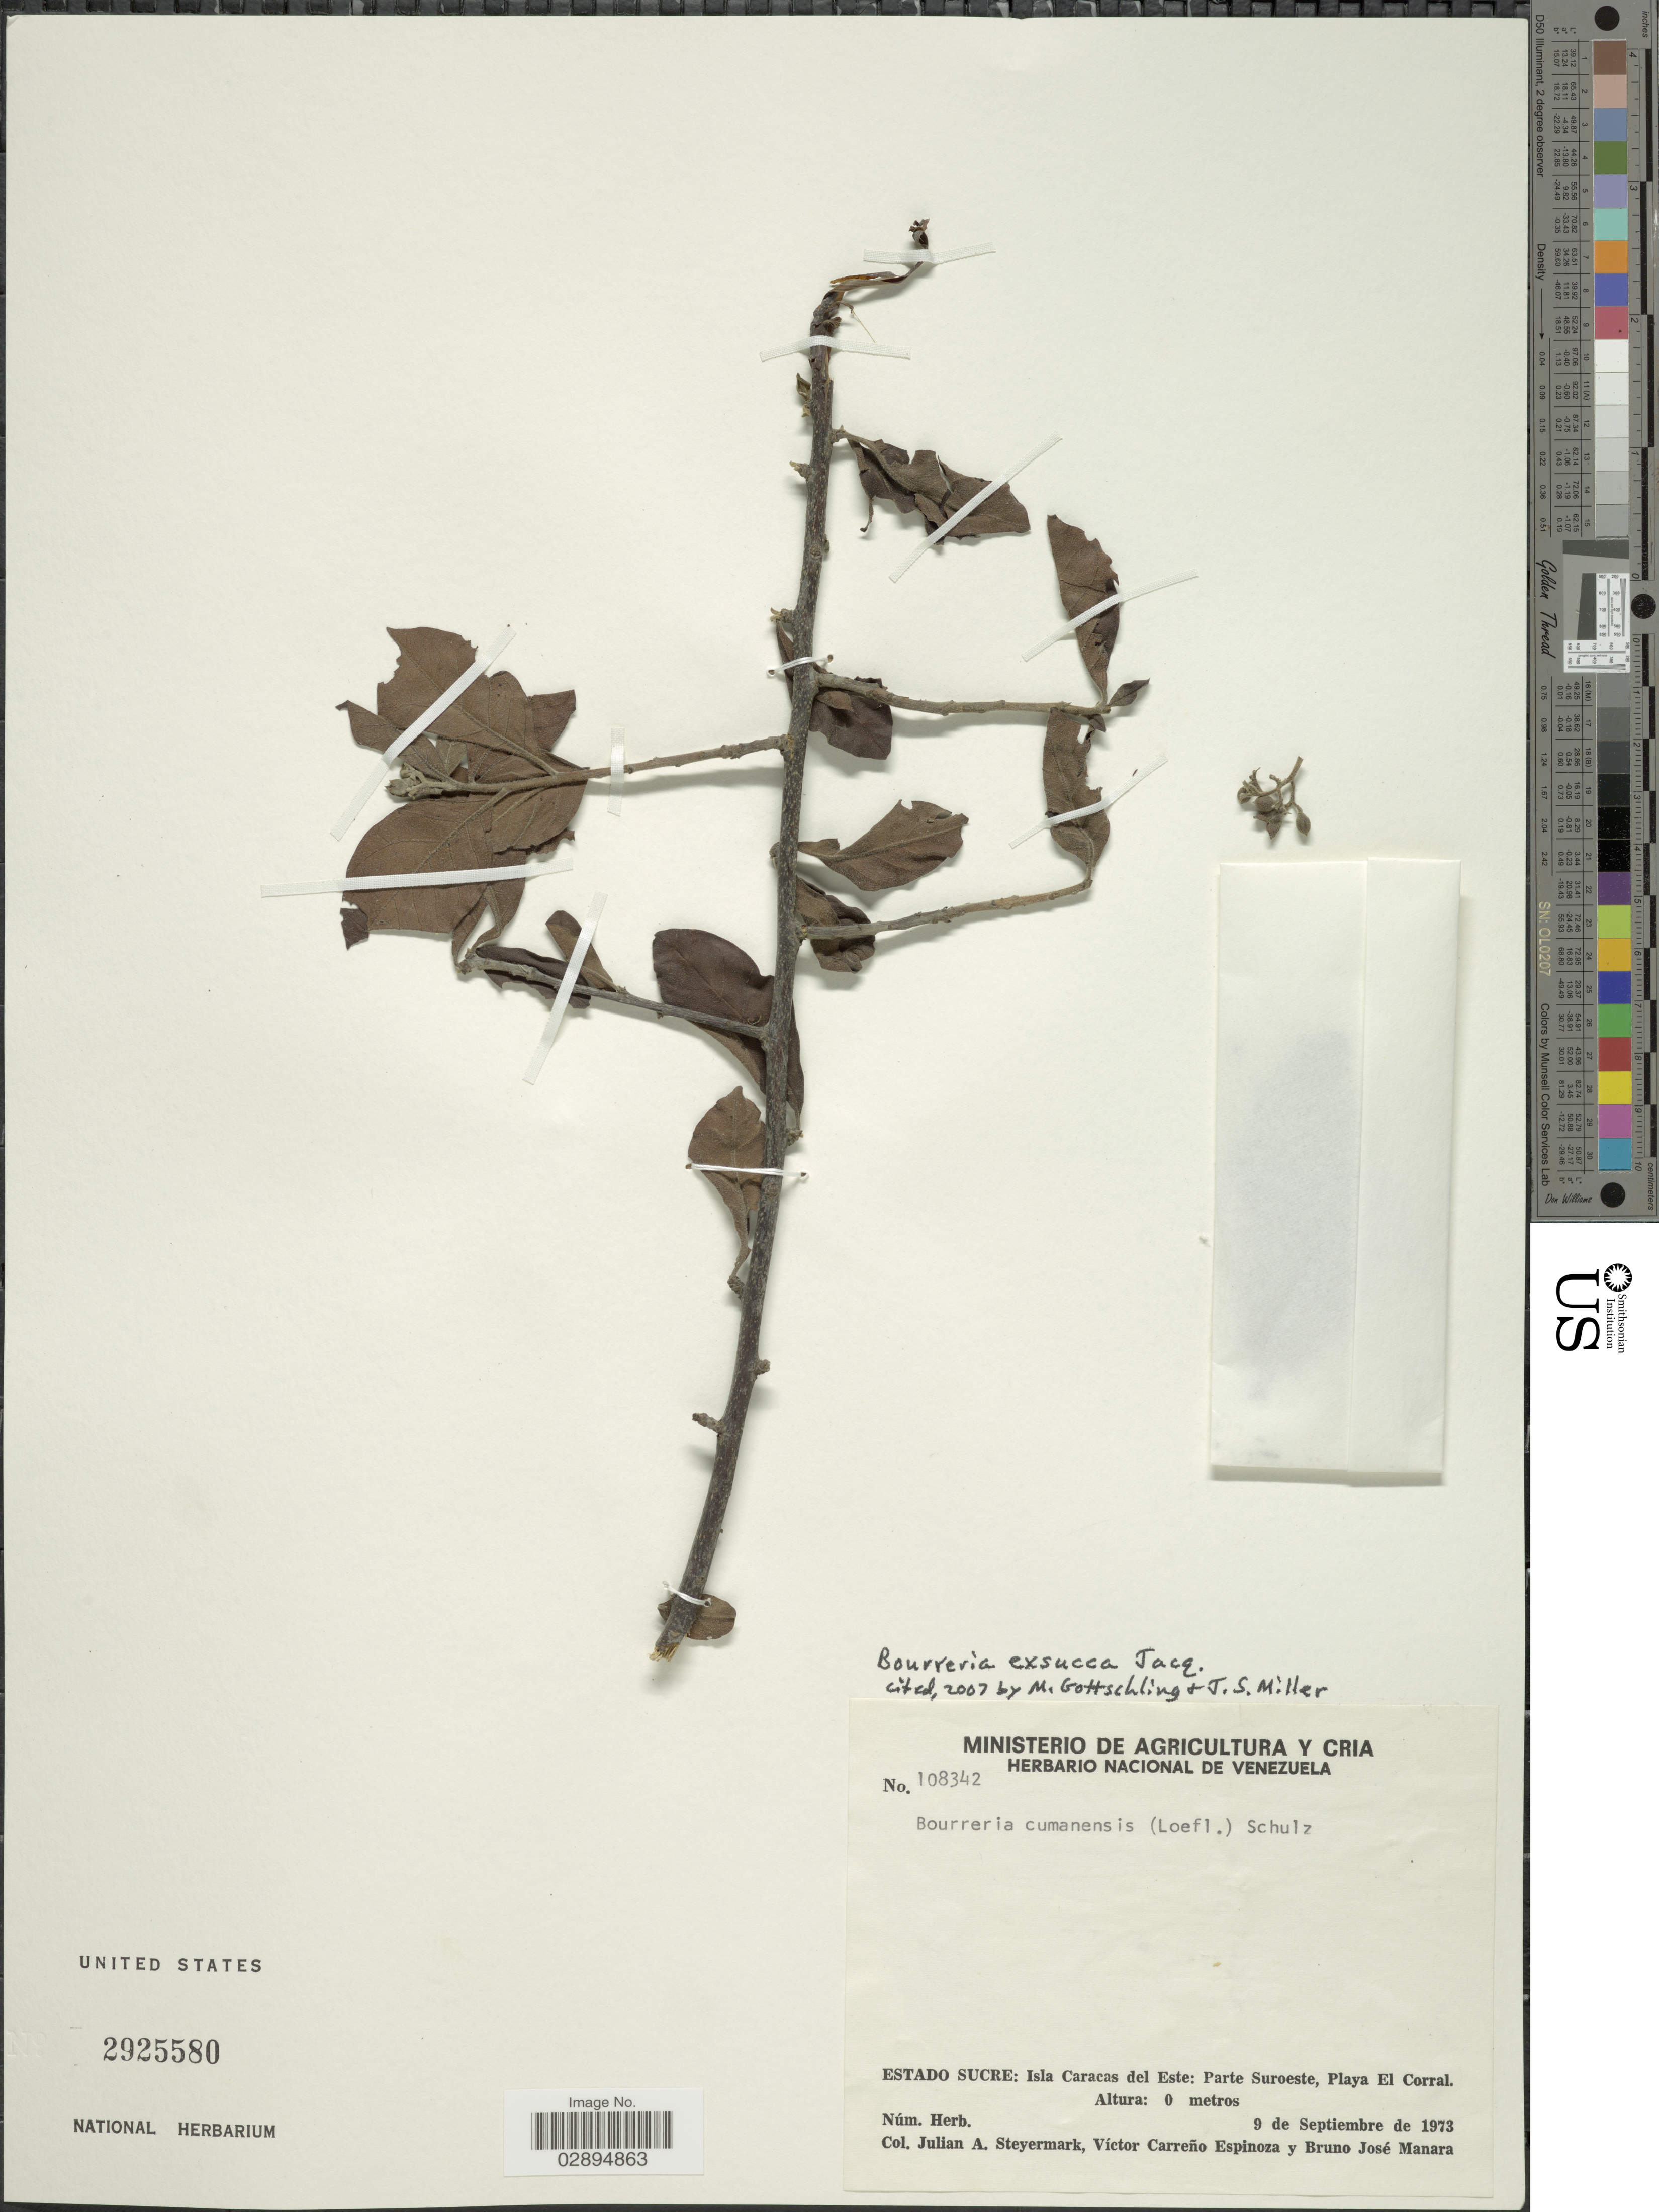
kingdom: Plantae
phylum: Tracheophyta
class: Magnoliopsida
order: Boraginales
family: Ehretiaceae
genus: Bourreria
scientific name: Bourreria exsucca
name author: (L.) Jacq.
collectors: J. Steyermark, V. Carreño E. & B. Manara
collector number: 108342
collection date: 1973-09-09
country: Venezuela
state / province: Sucre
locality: Isla Caracas del Este: Parte Suroeste, Playa El Corral.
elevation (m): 0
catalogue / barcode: US 2925580